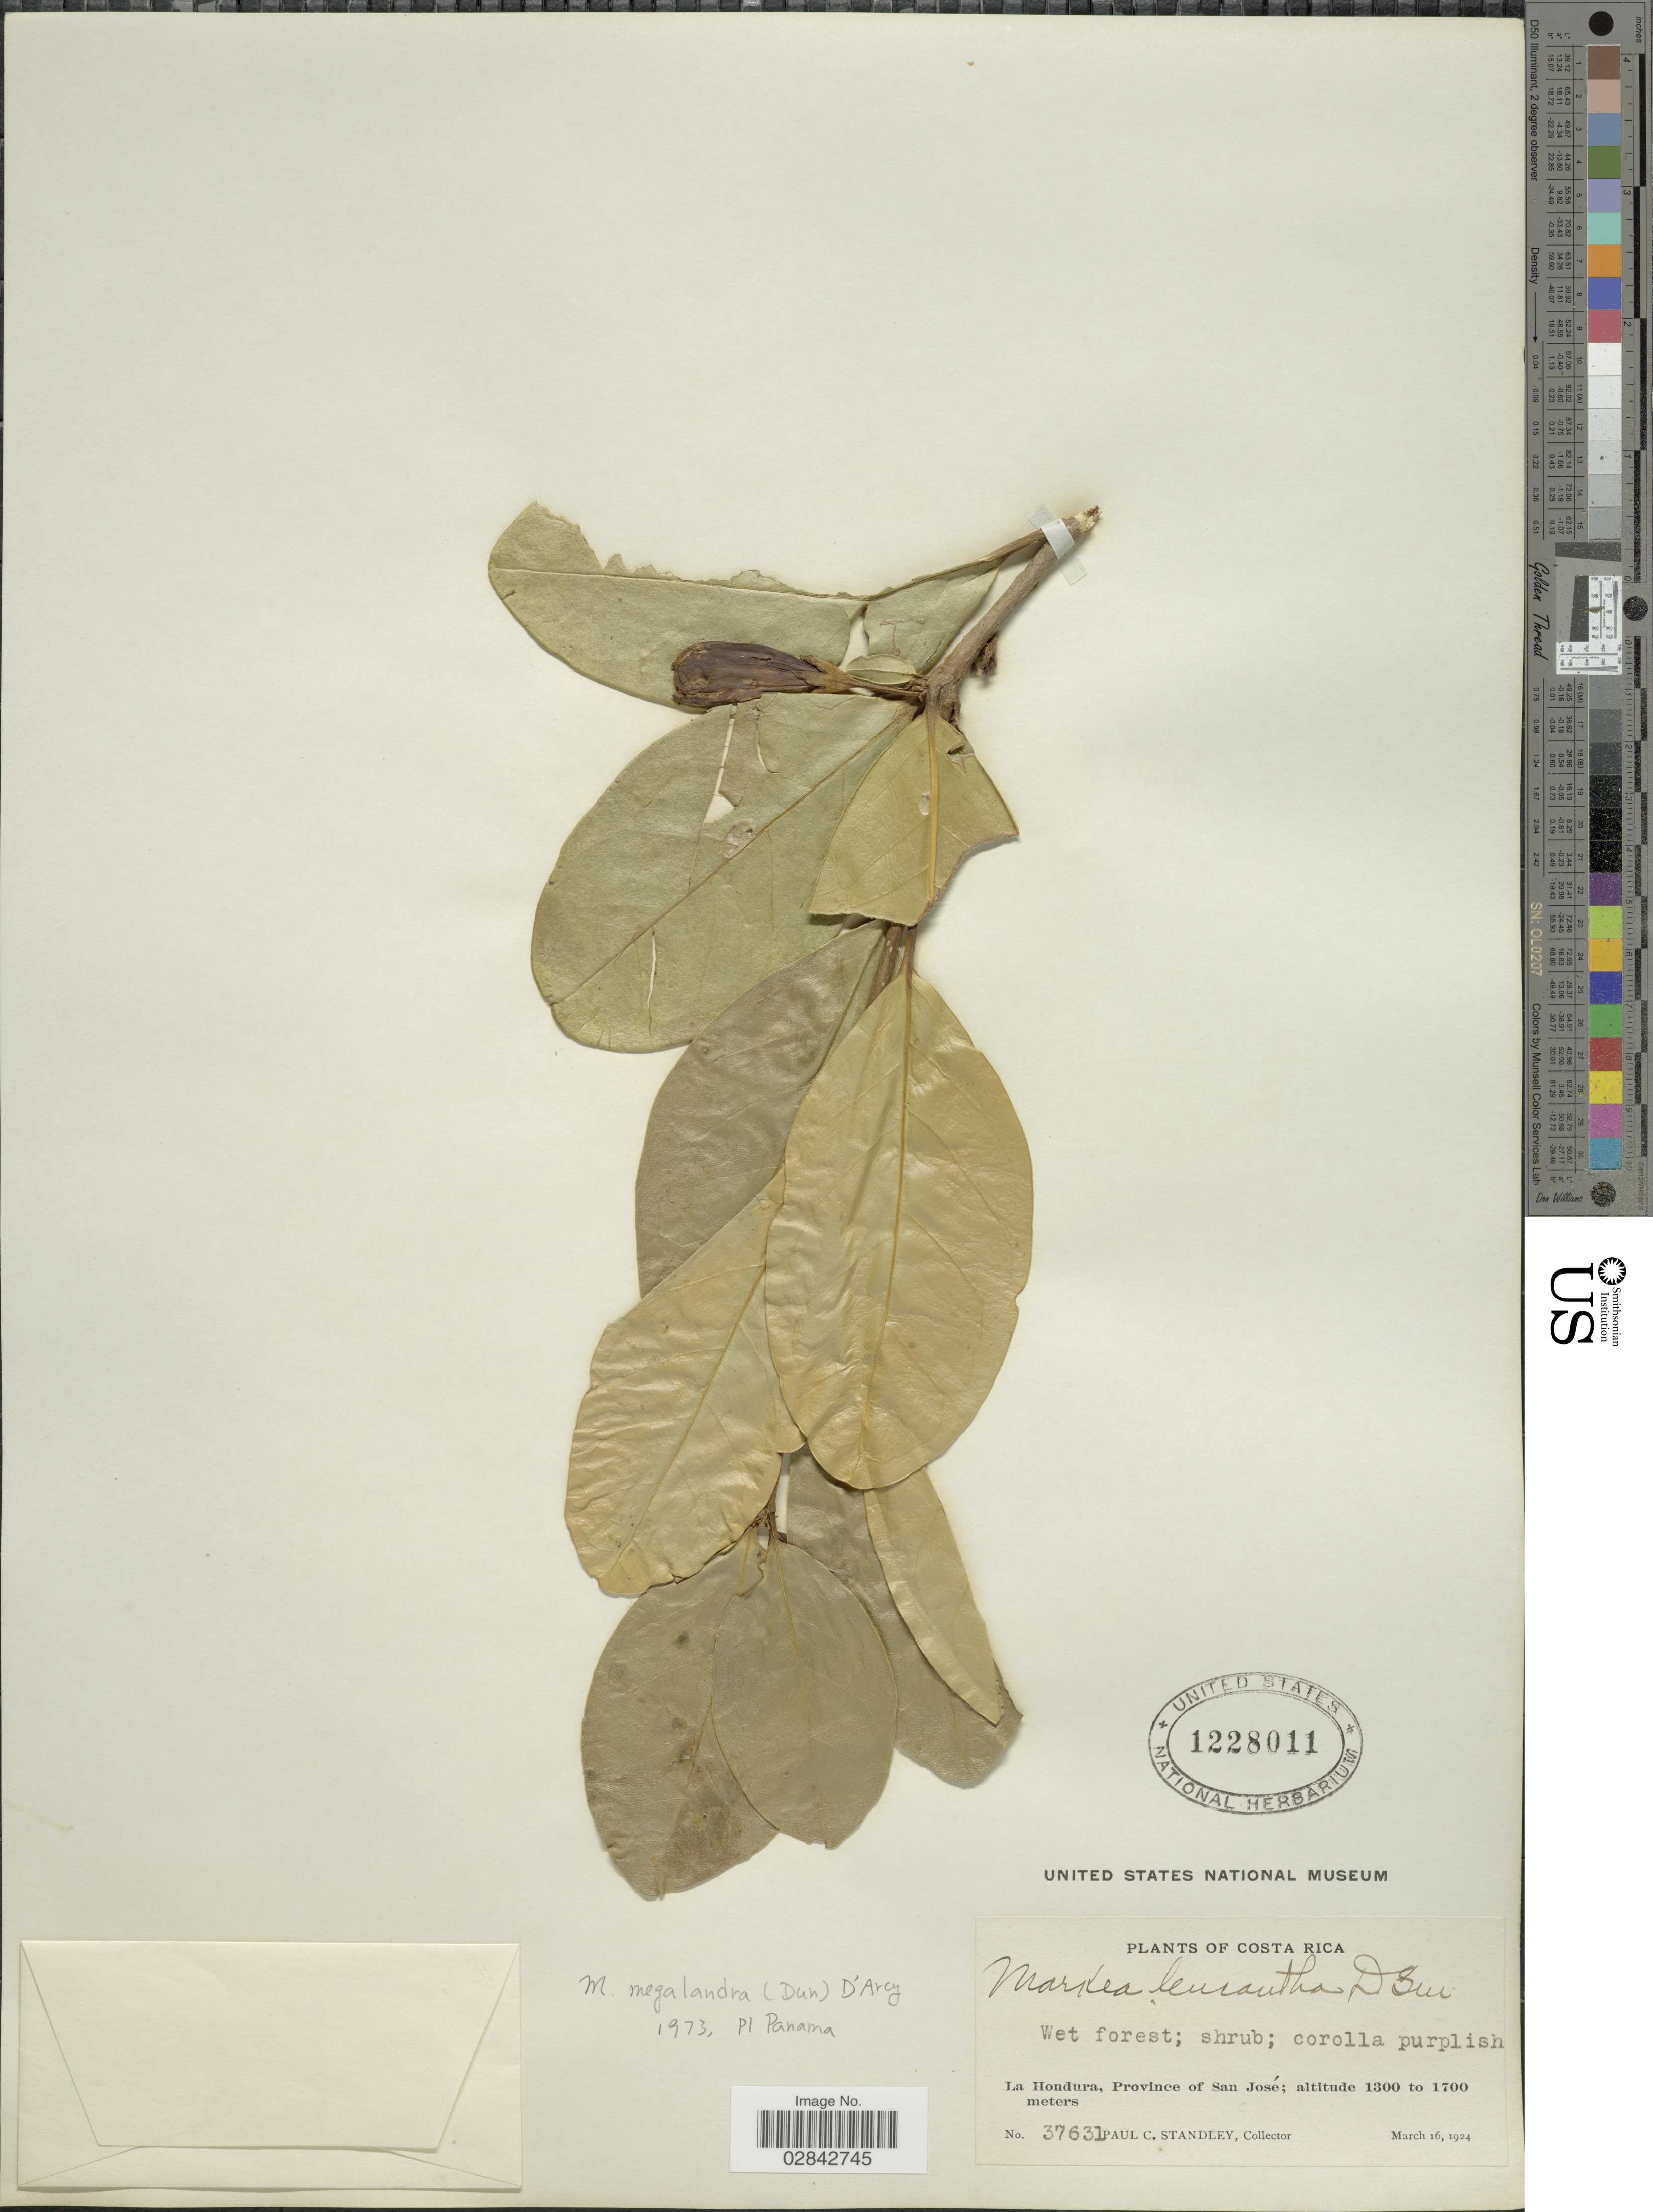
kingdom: Plantae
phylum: Tracheophyta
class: Magnoliopsida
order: Solanales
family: Solanaceae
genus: Markea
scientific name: Markea megalandra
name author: (Dunal) D'Arcy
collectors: P. C. Standley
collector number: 37631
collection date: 1924-03-16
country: Costa Rica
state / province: San José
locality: La Hondura.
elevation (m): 1300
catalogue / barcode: US 1228011